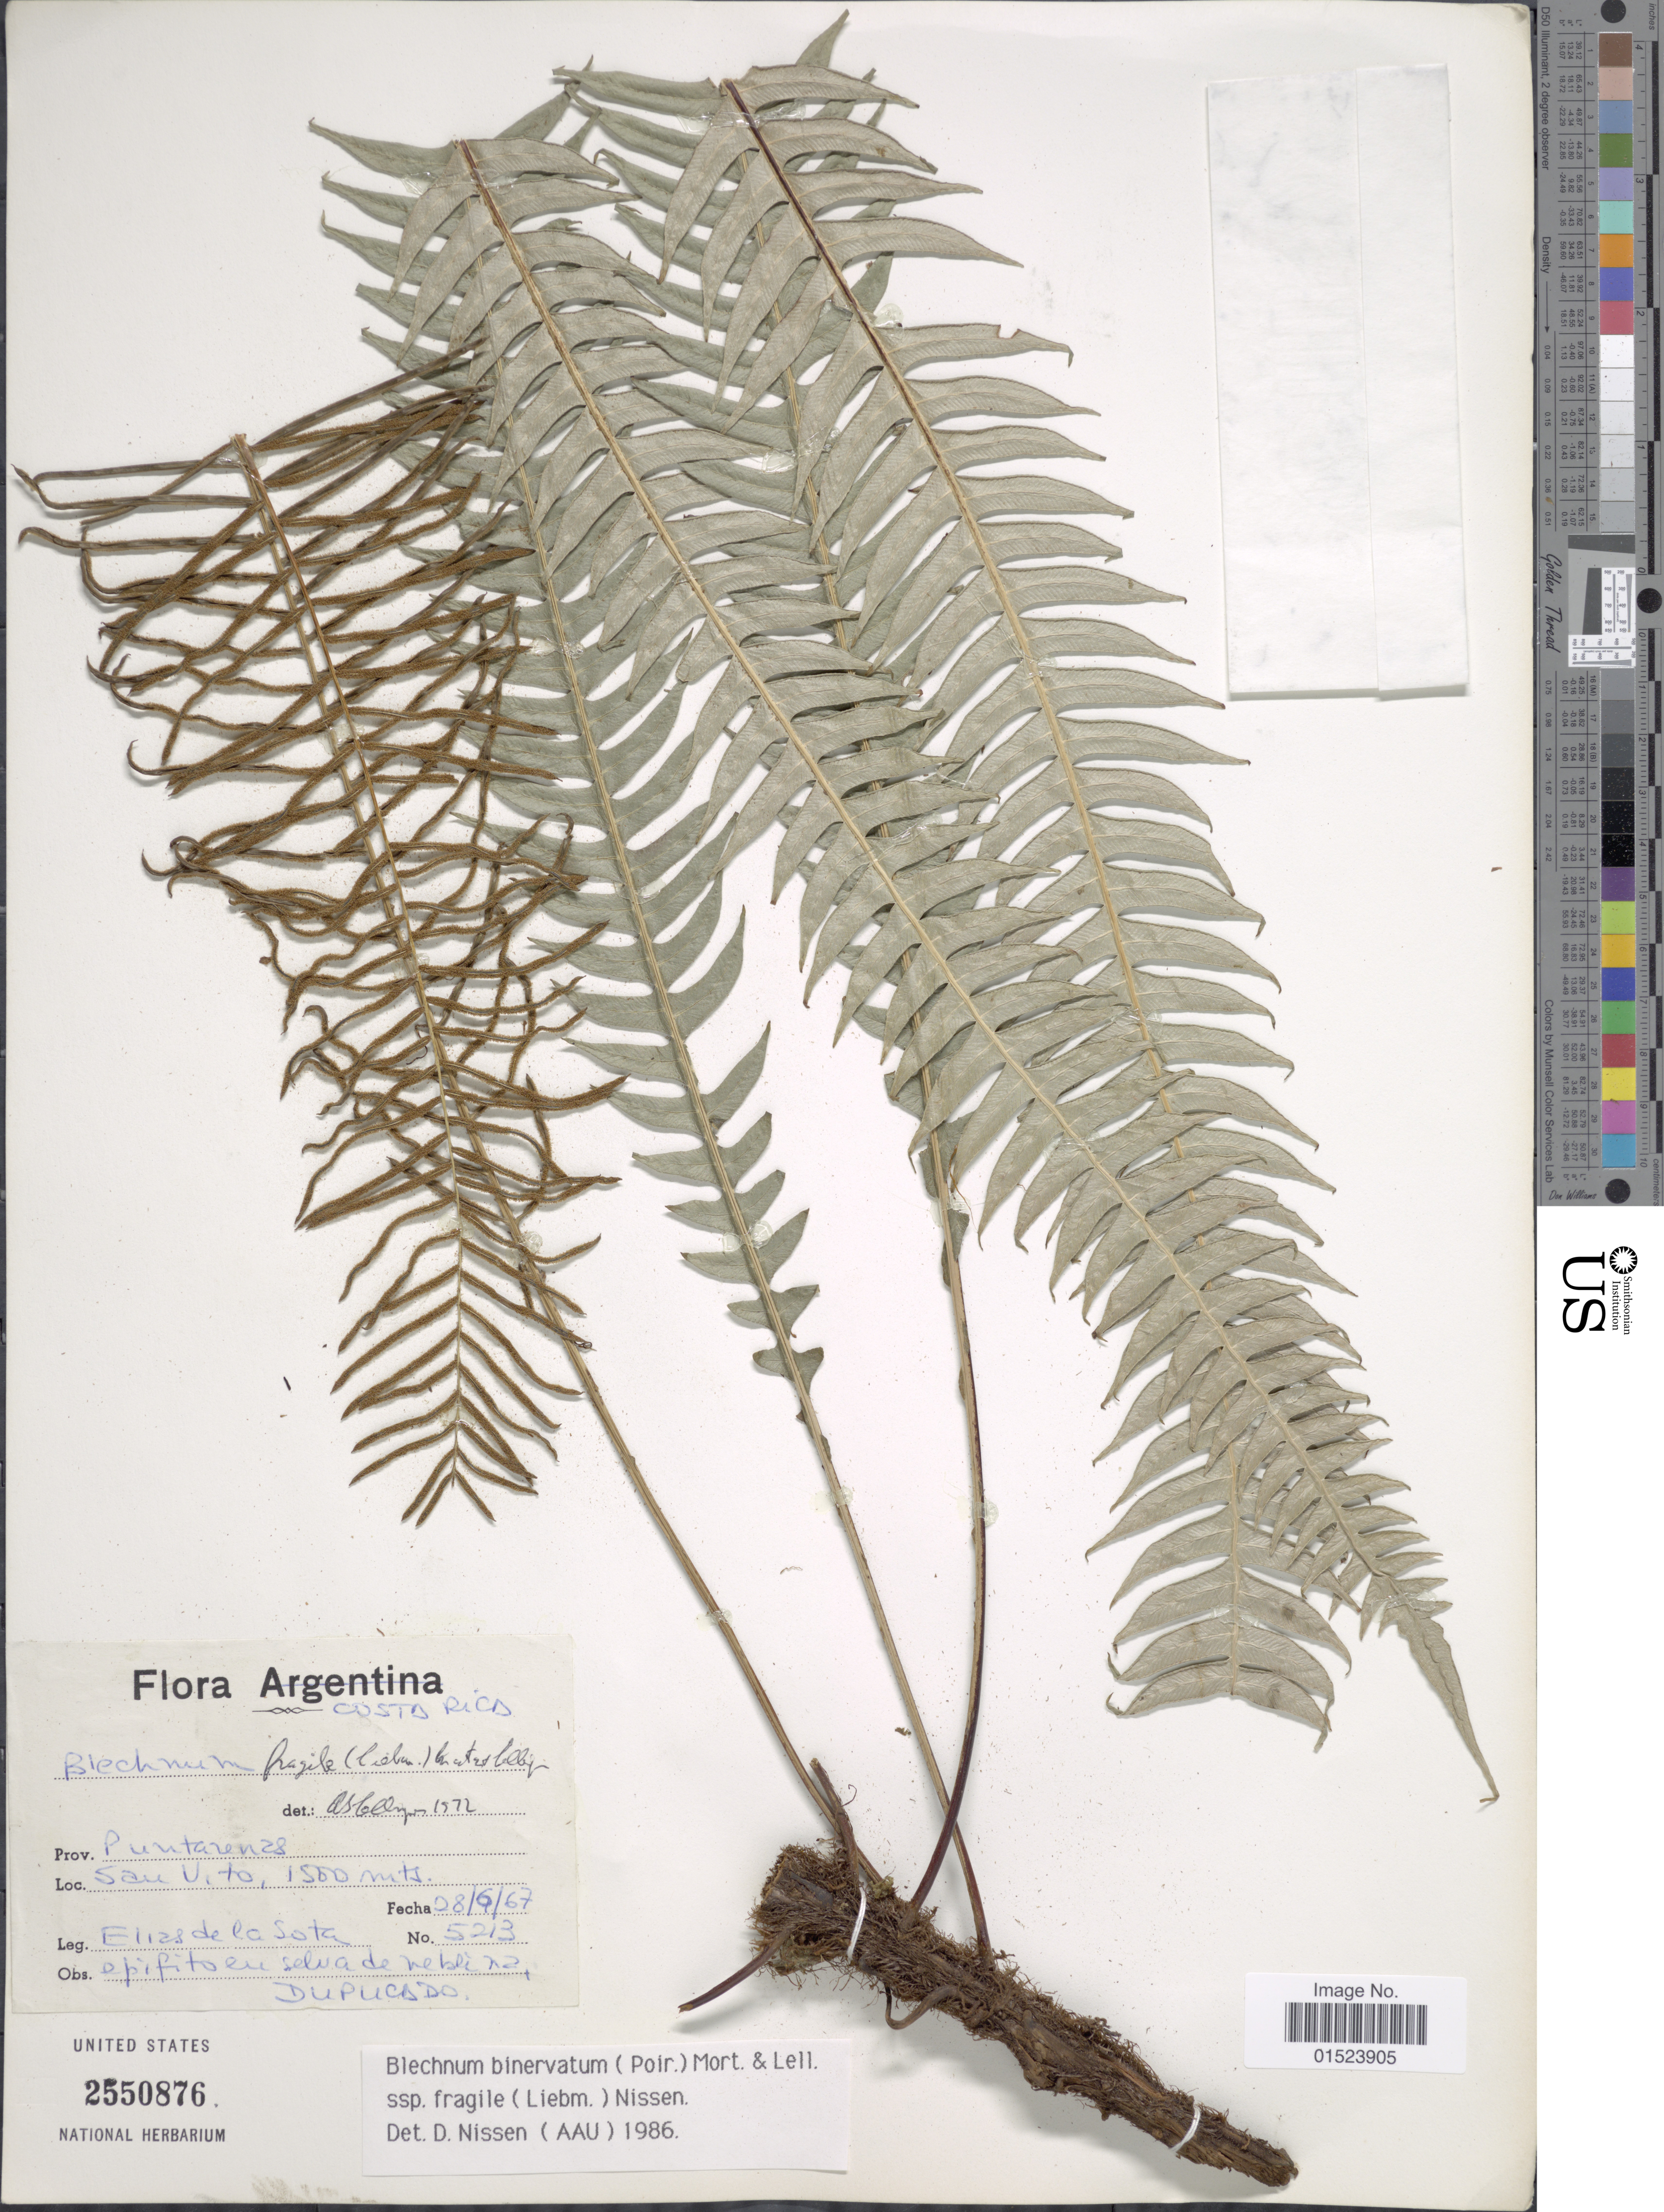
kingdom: Plantae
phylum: Tracheophyta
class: Polypodiopsida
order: Polypodiales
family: Blechnaceae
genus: Blechnum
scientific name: Blechnum fragile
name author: (Liebm.) C.V. Morton & Lellinger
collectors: E. R. de la Sota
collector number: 5213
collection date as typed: Transcribed d/m/y: 8/6/67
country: Costa Rica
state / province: Puntarenas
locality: San Uito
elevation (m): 1500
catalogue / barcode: US 2550876